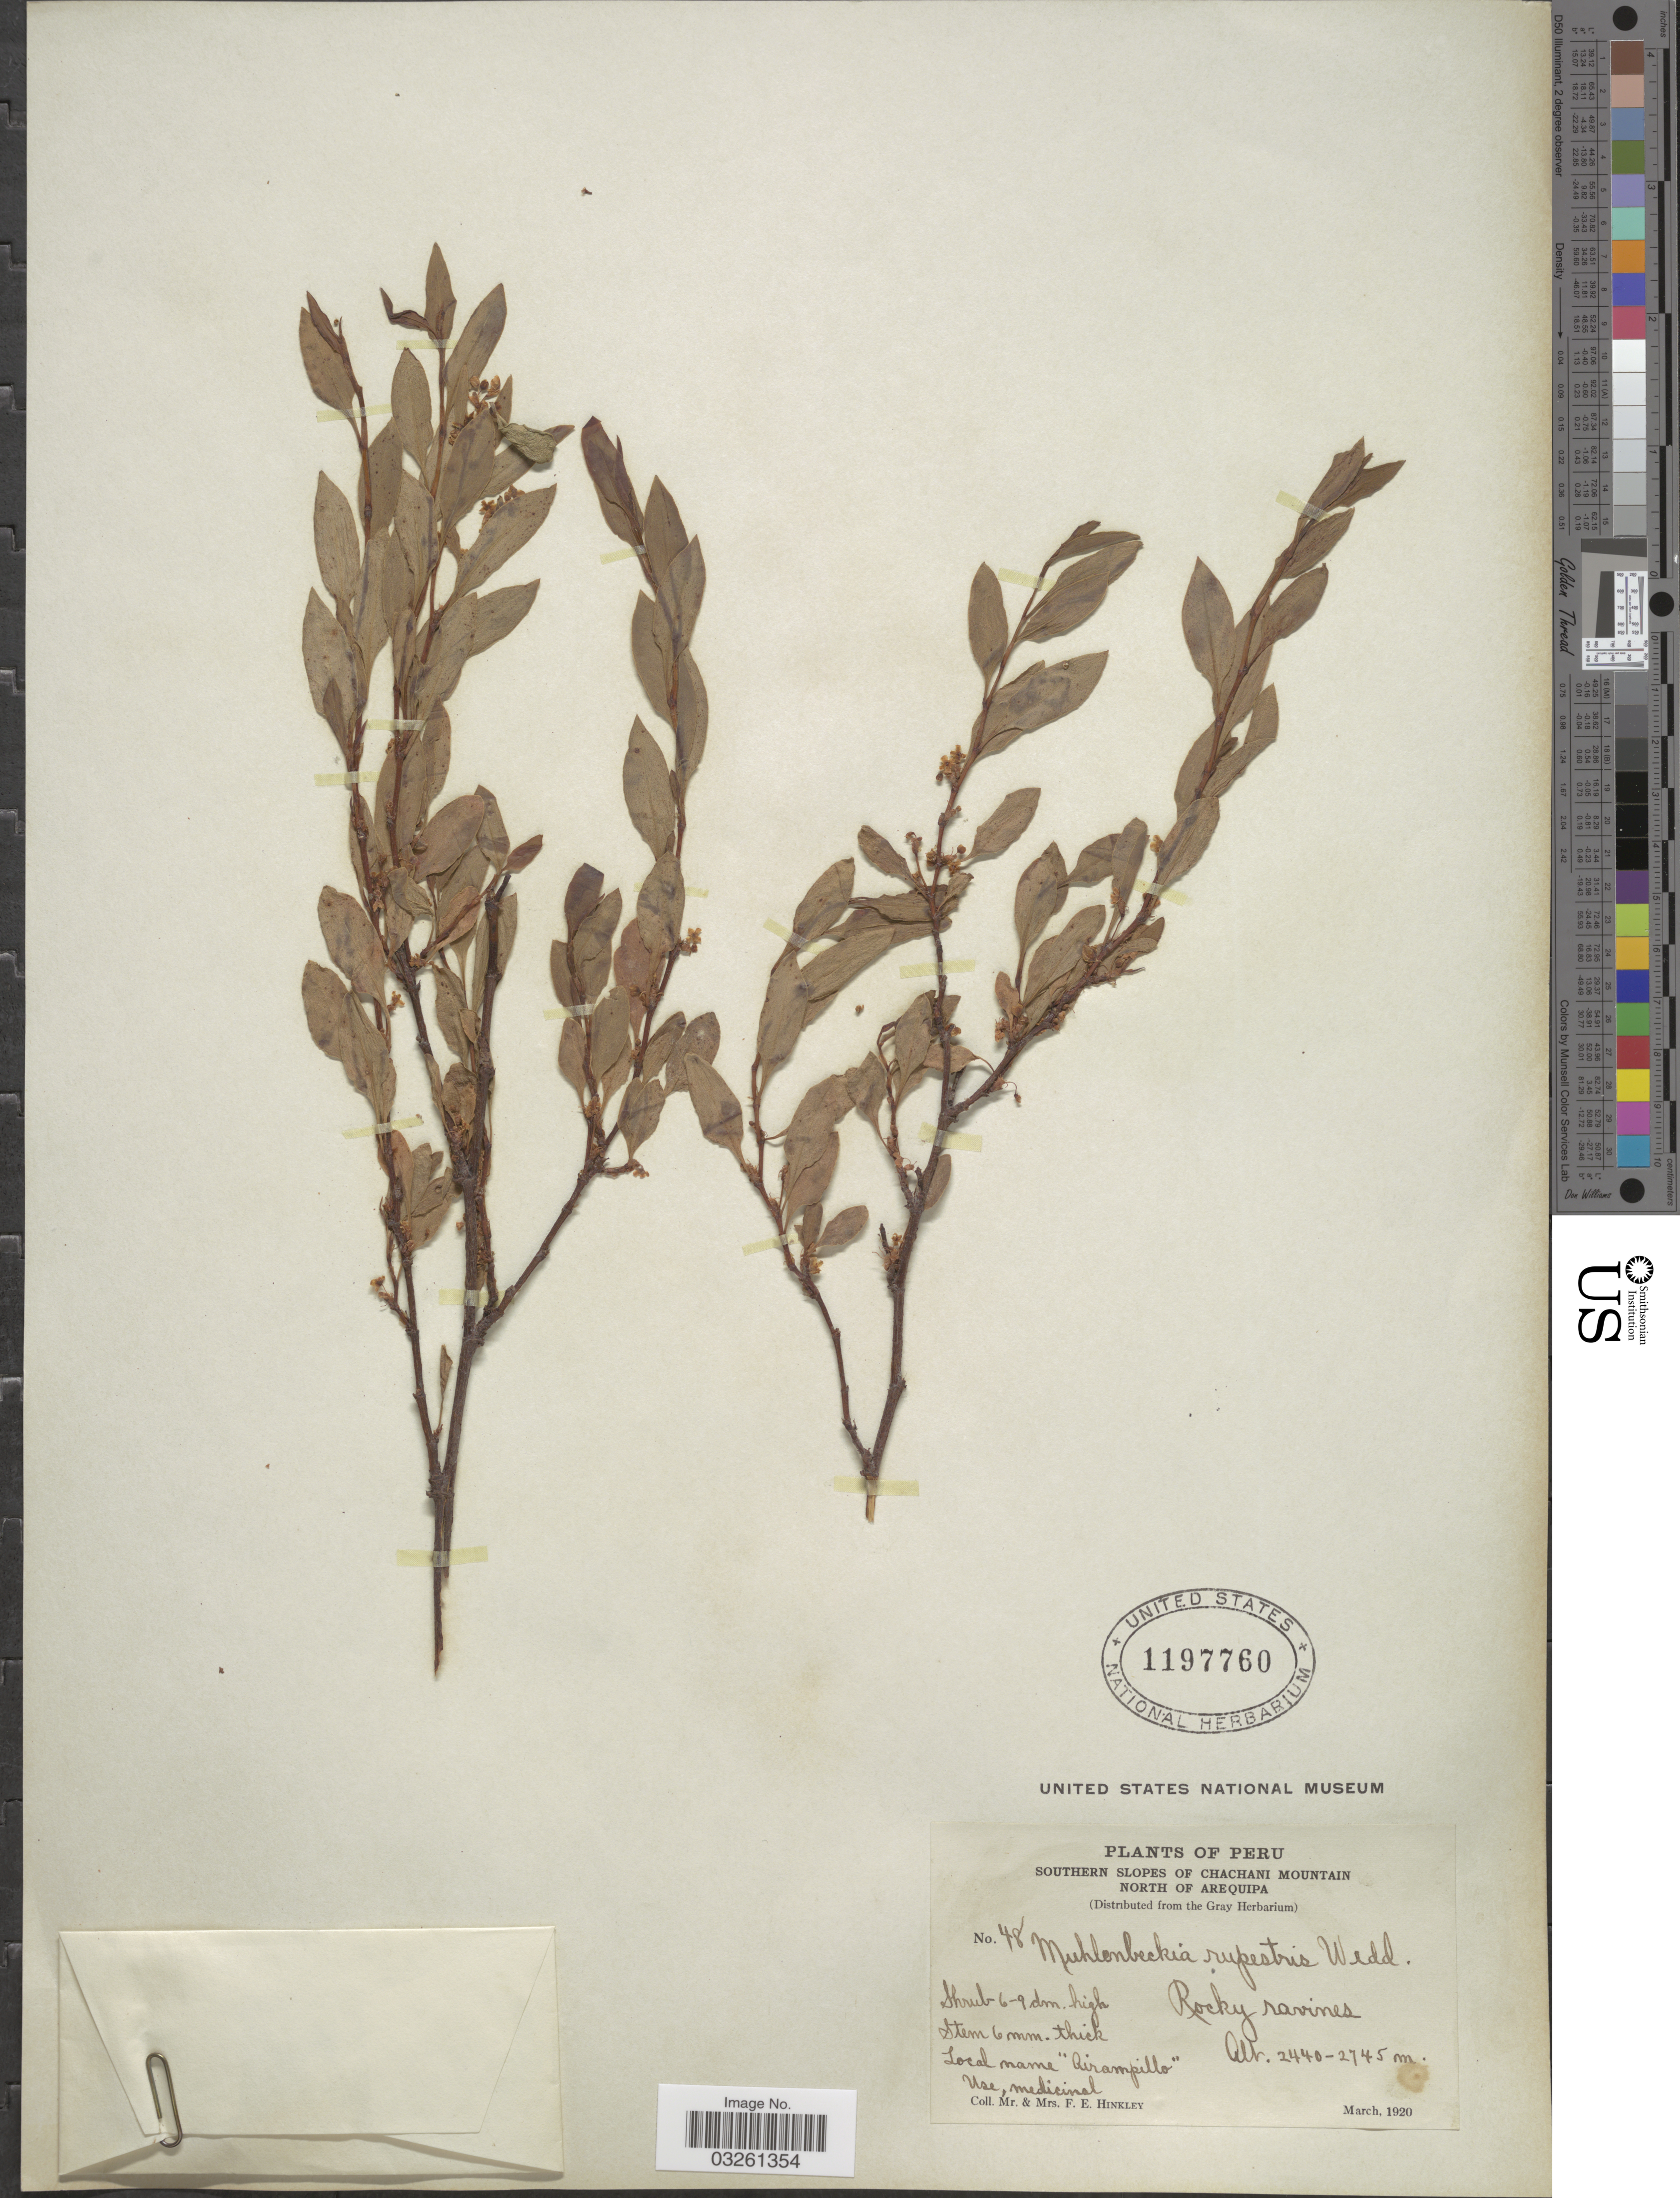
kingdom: Plantae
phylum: Tracheophyta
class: Magnoliopsida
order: Caryophyllales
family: Polygonaceae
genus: Muehlenbeckia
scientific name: Muehlenbeckia fruticulosa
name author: (Walp.) Standl.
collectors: F. Hinkley & F. Hinkley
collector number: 48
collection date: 1920-03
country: Peru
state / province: Arequipa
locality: Southern slopes of Chachani Mountain. North of Arequipa.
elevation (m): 2440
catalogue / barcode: US 1197760